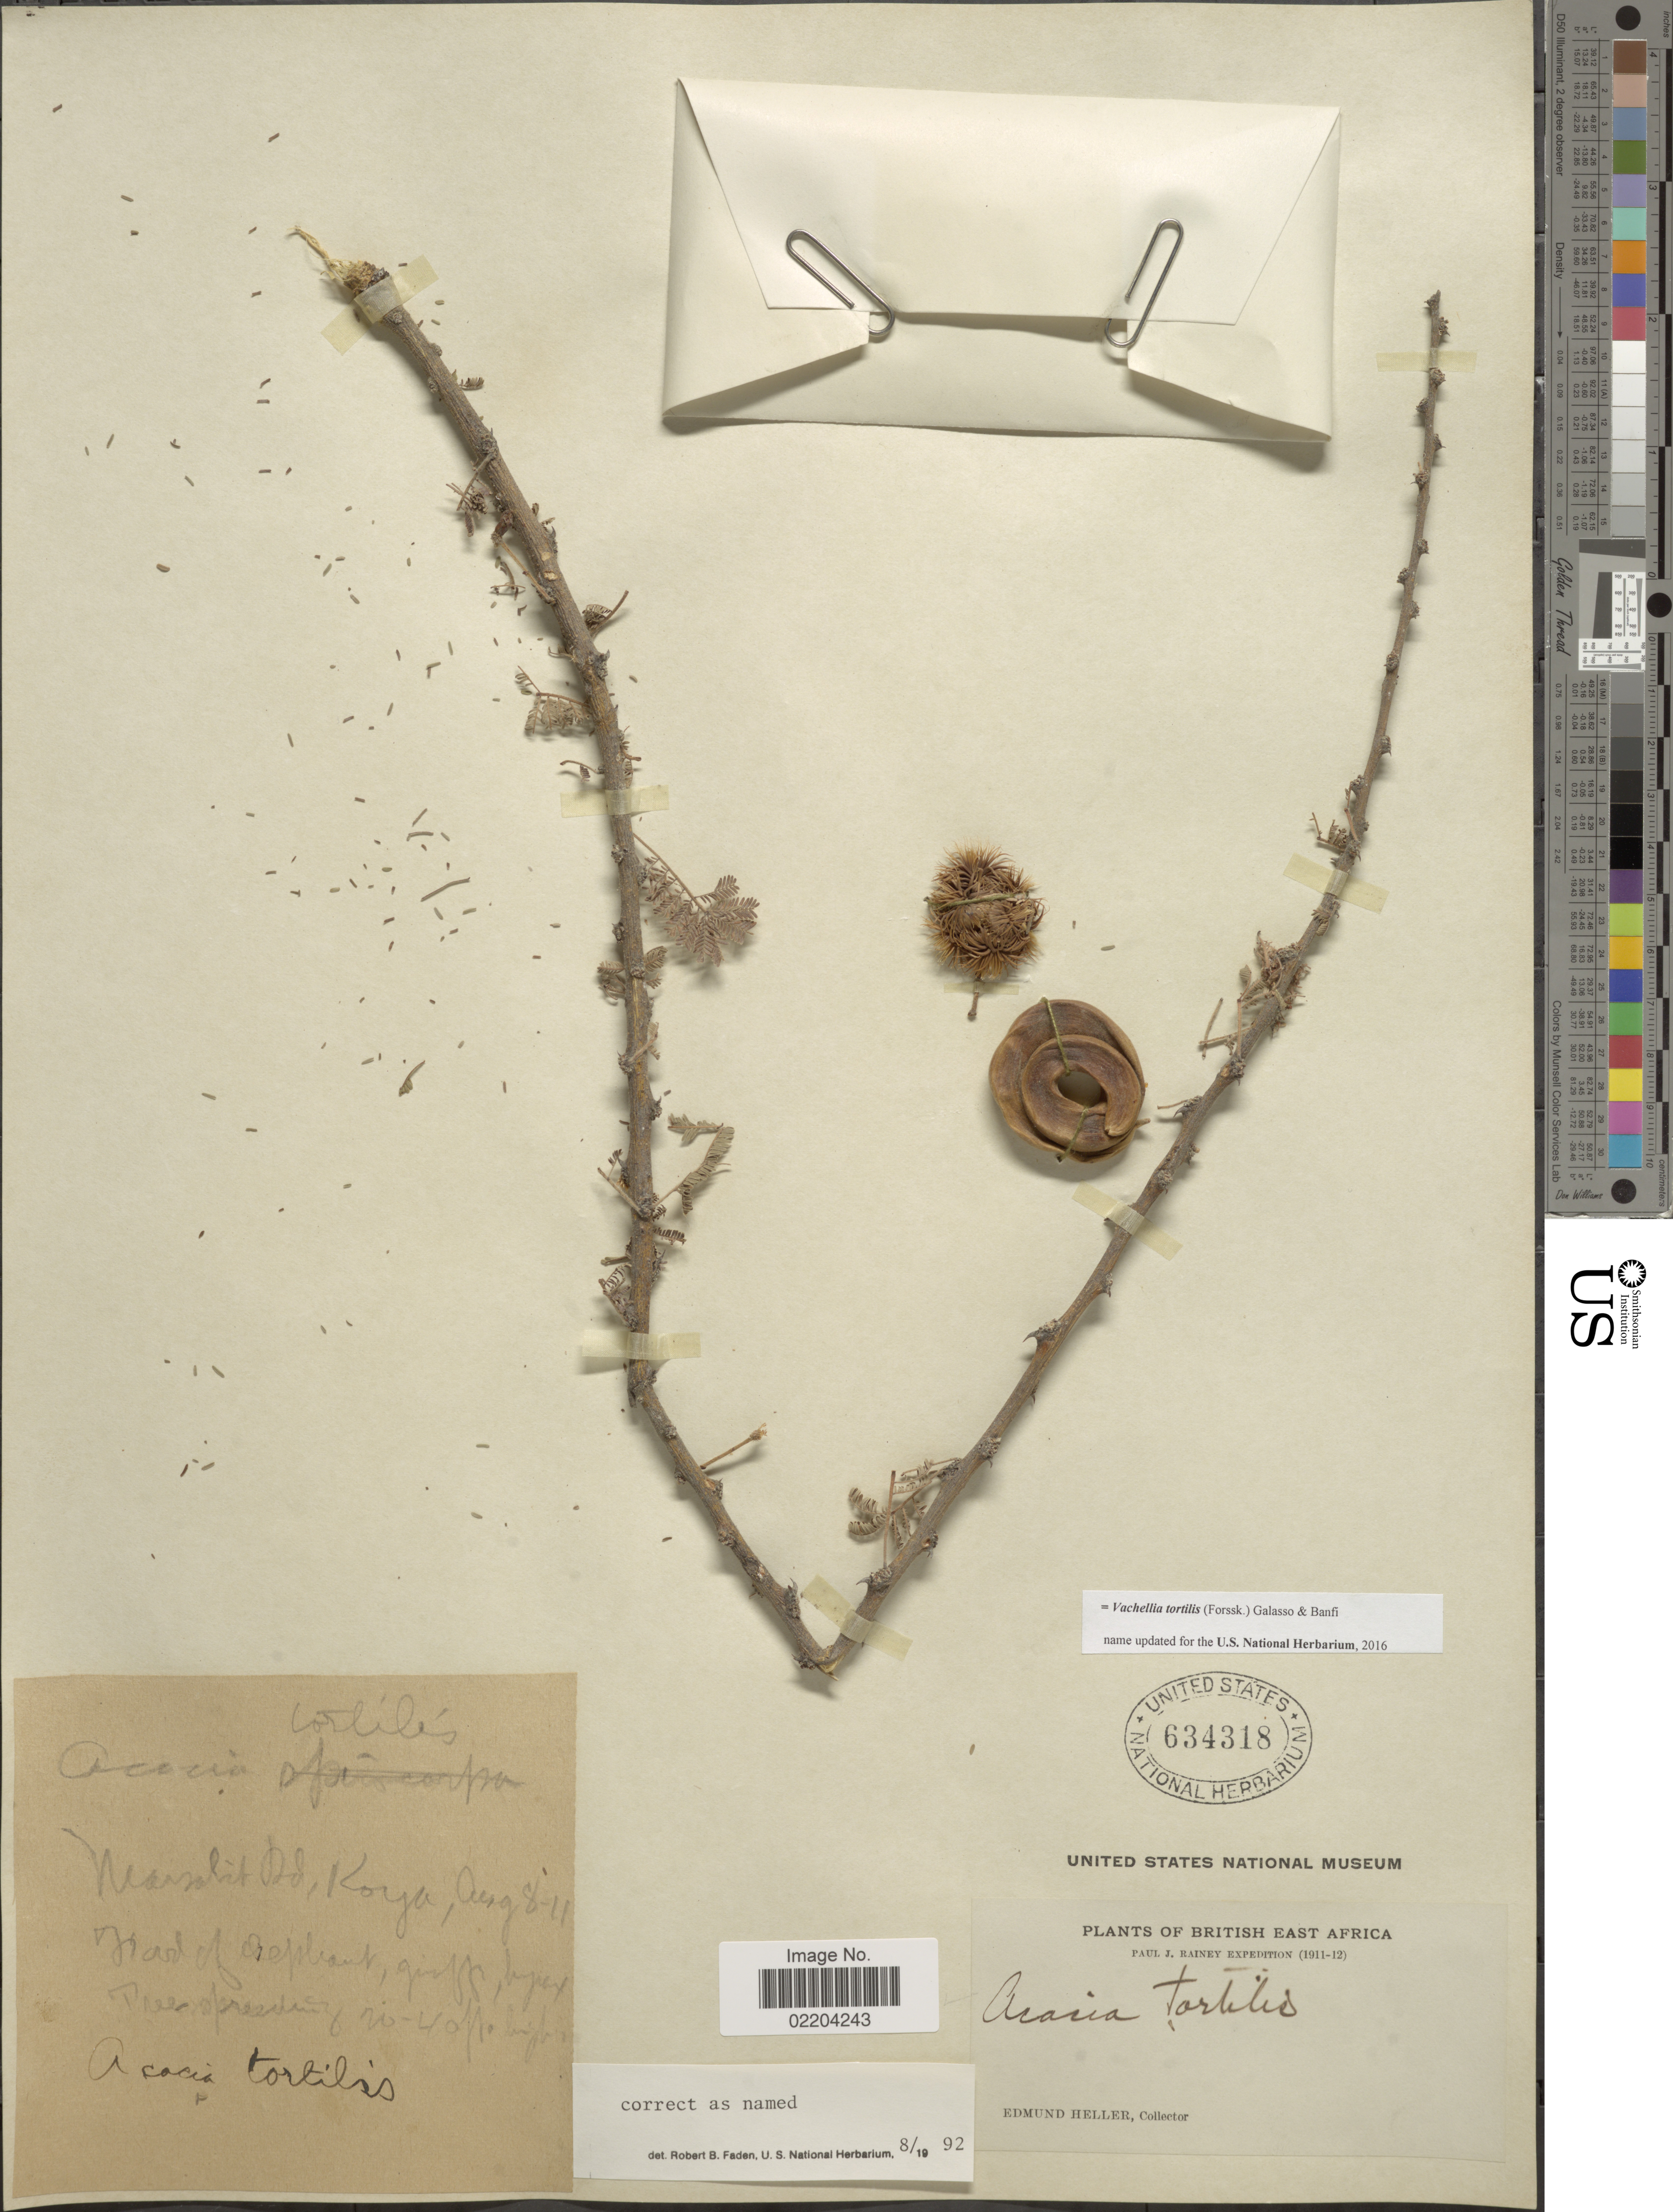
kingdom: Plantae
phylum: Tracheophyta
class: Magnoliopsida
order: Fabales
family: Fabaceae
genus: Vachellia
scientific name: Vachellia tortilis subsp. tortilis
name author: (Forssk.) Galasso & Banfi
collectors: E. Heller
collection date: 1911-08-08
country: Kenya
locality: Nearsdit Rd. Koya. [interpreted] British East Africa.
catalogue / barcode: US 634318